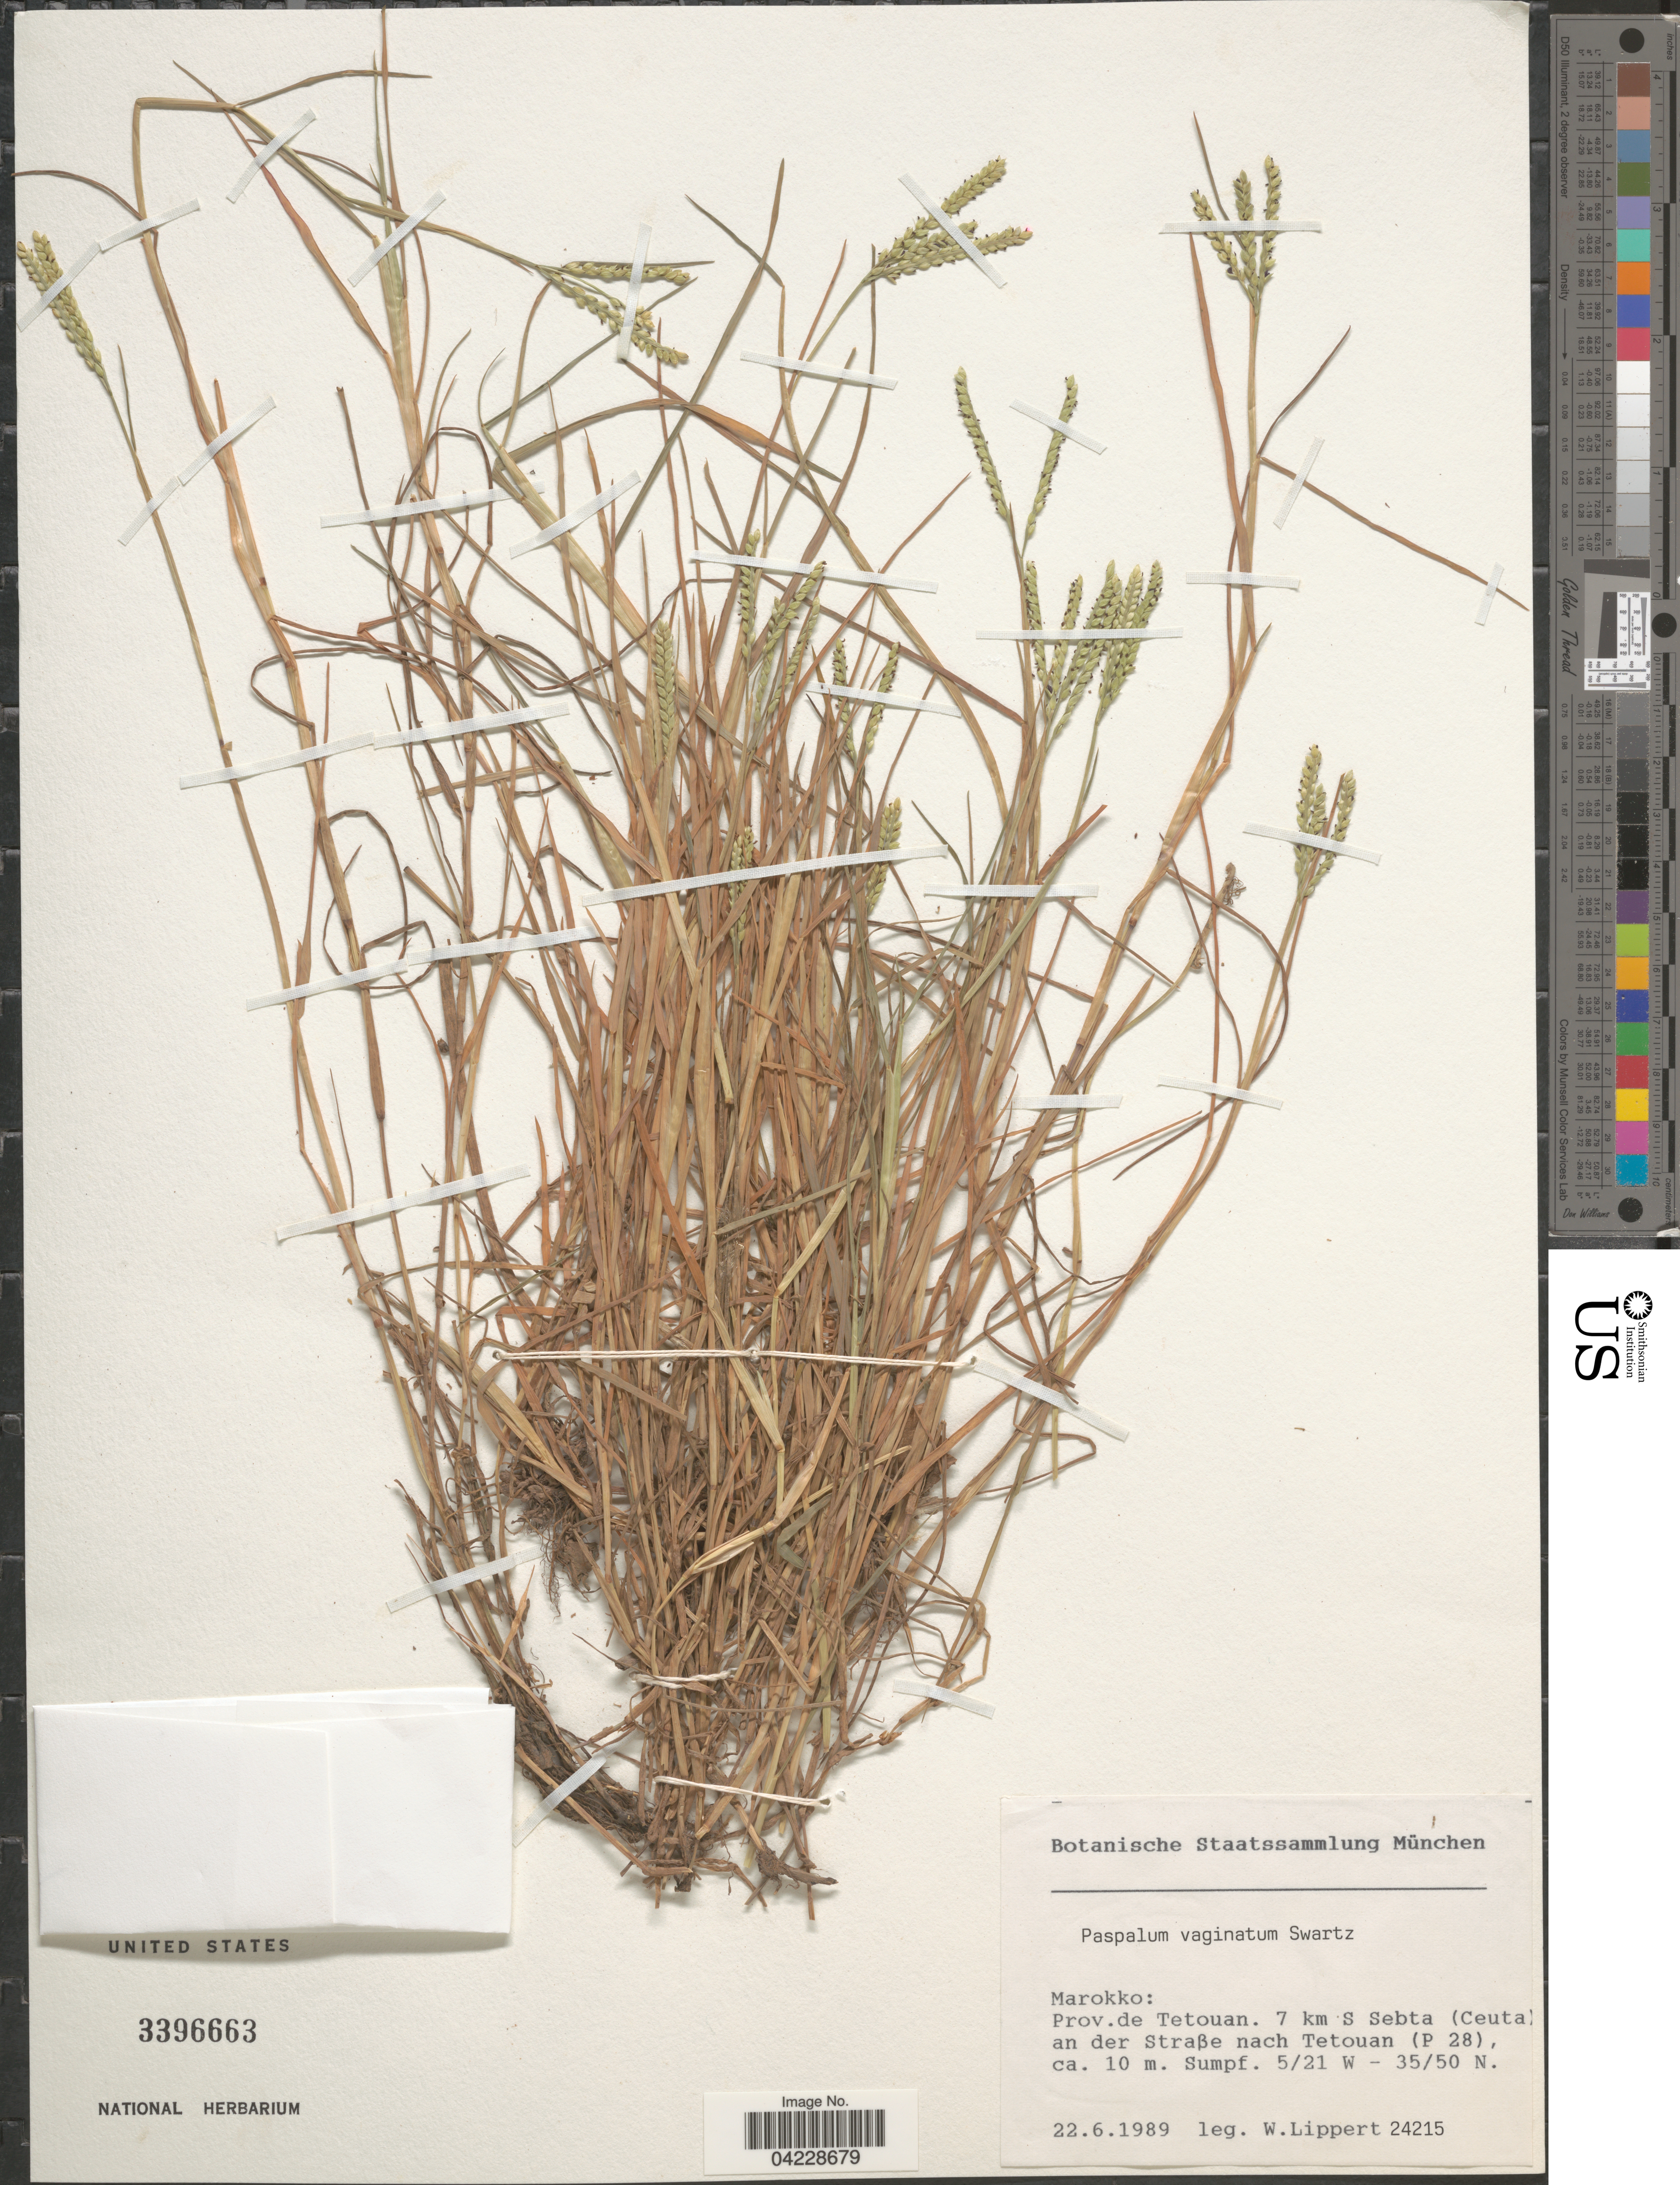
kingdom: Plantae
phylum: Tracheophyta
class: Liliopsida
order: Poales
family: Poaceae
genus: Paspalum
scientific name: Paspalum vaginatum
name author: Sw.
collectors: W. Lippert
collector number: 24215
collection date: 1989-06-22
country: Morocco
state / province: Tanger-Tétouan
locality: Marokko: Prov. de Tetouan: 7 km S Sebta (Ceutal an de Straße nach Tetouan (P 28), ca. 10 m. Sumpf.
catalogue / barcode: US 3396663